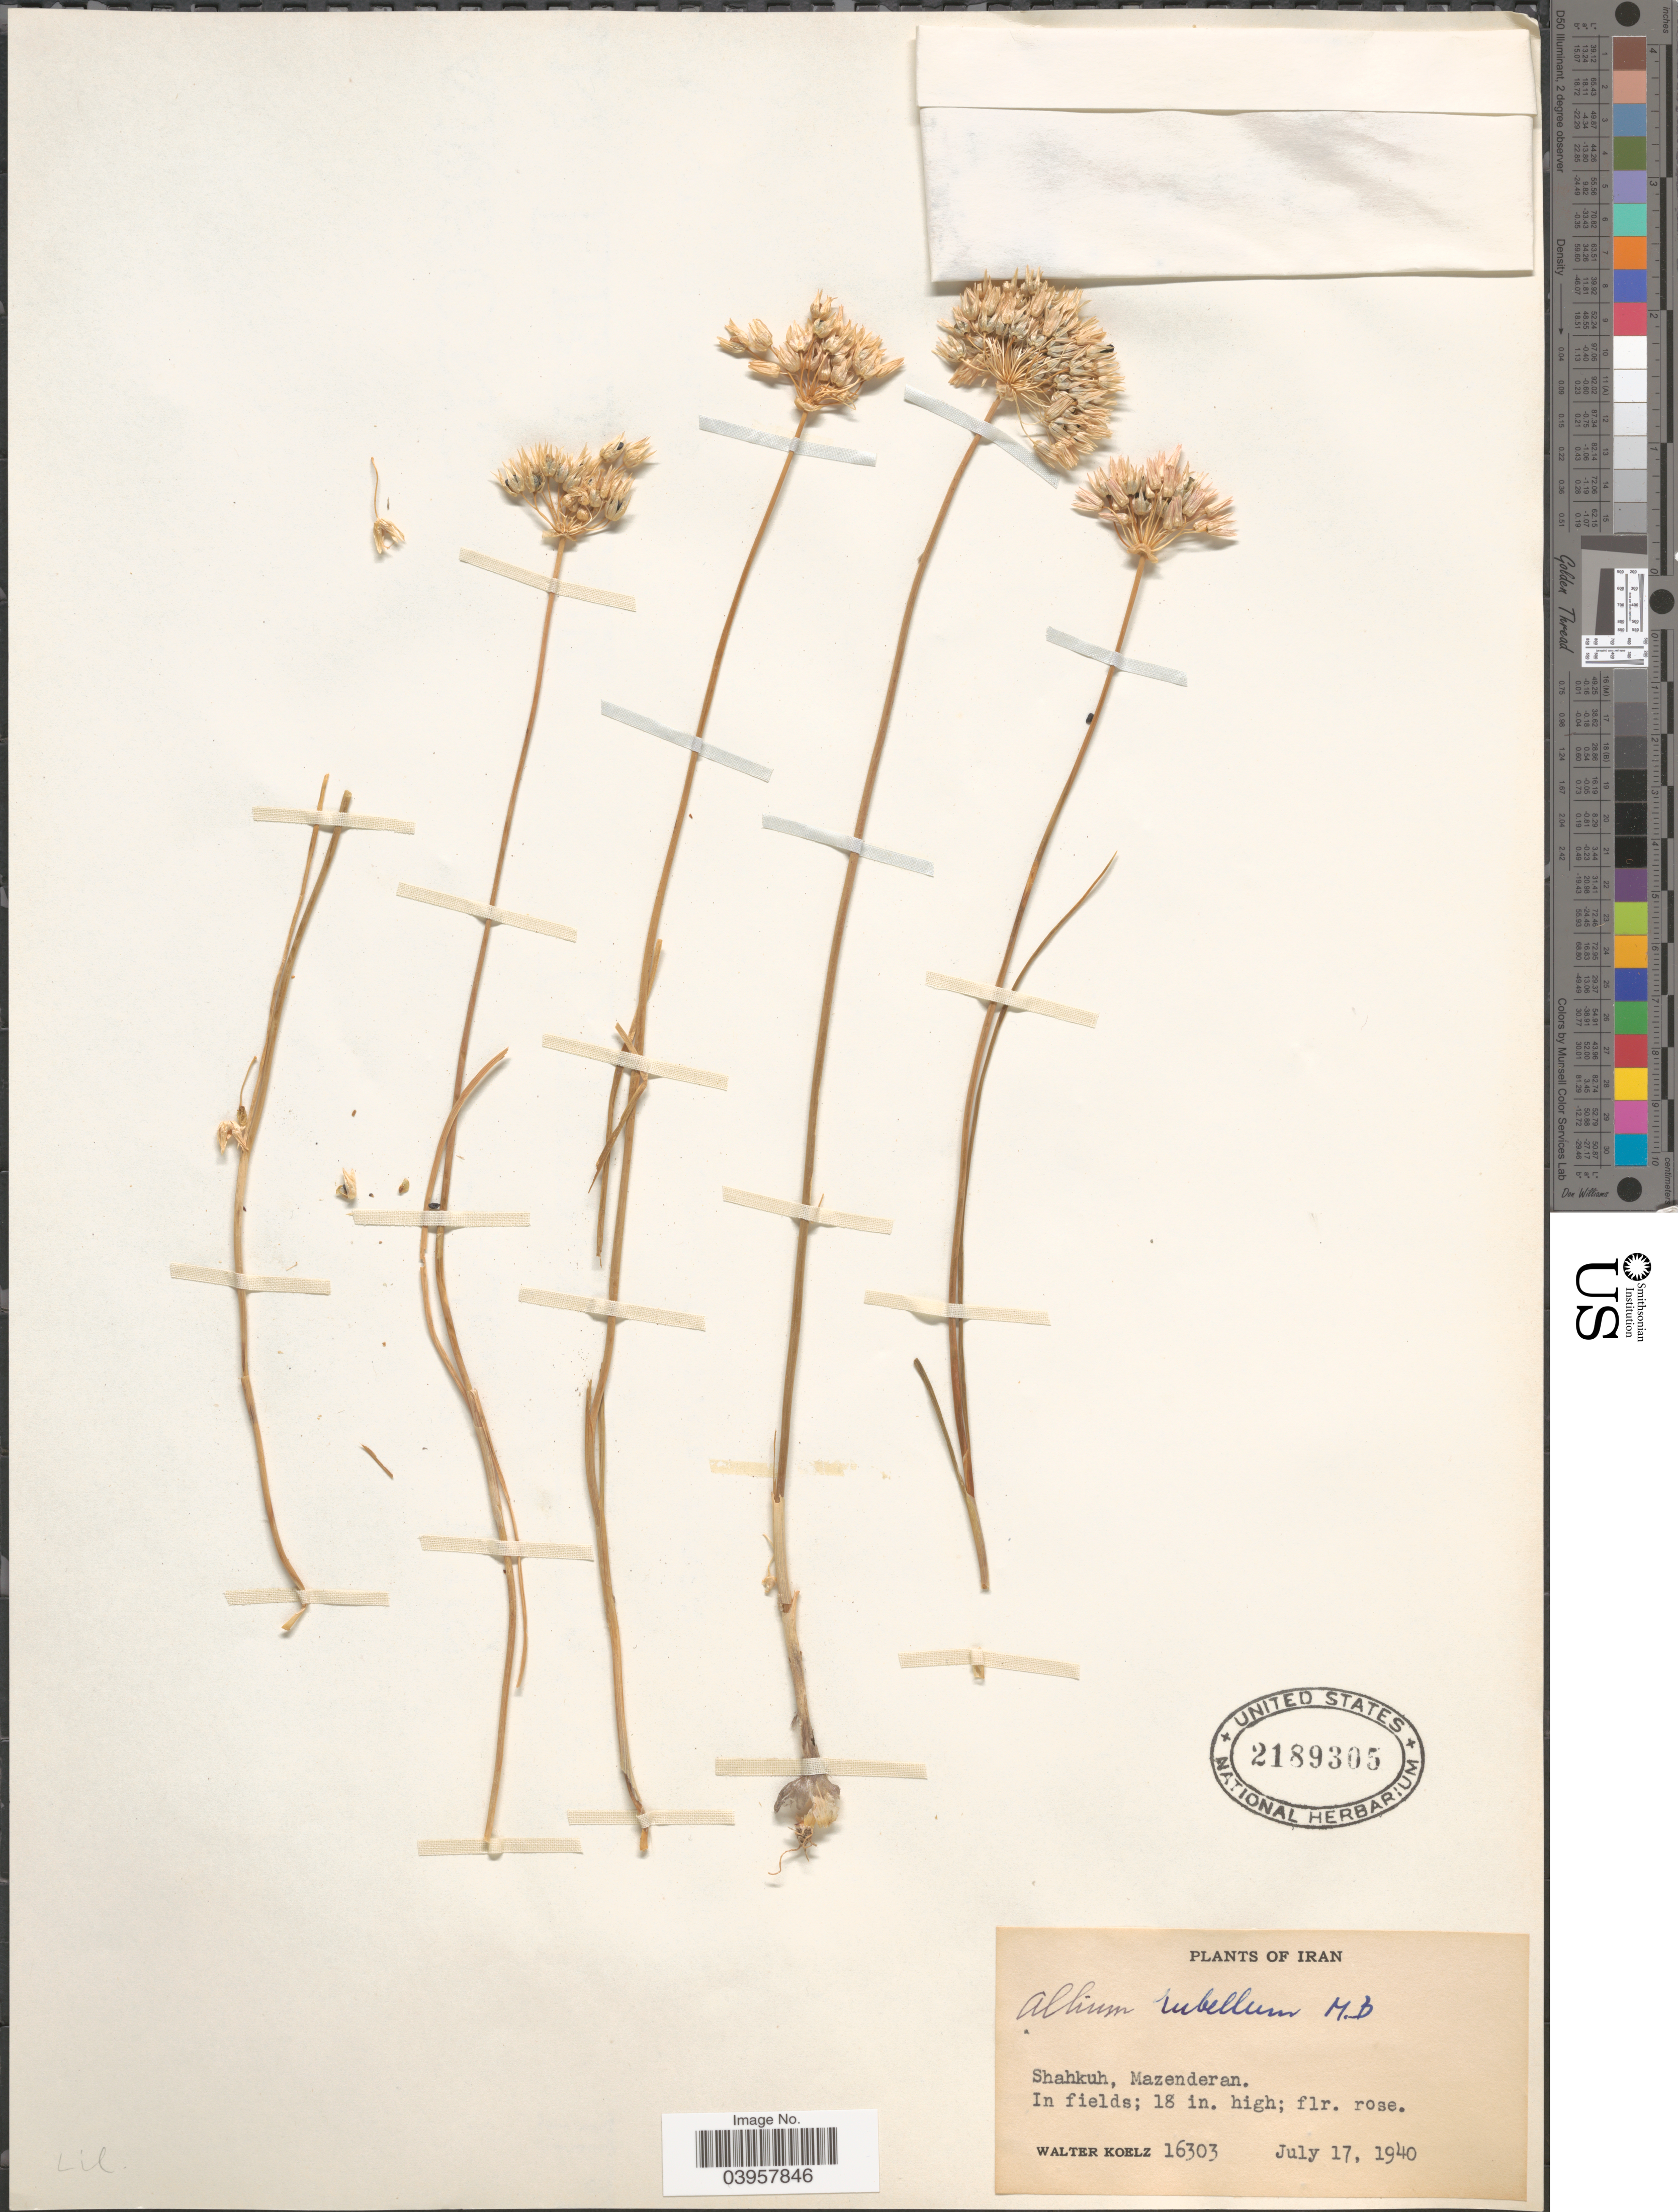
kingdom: Plantae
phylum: Tracheophyta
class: Liliopsida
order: Asparagales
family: Amaryllidaceae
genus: Allium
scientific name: Allium rubellum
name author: M. Bieb.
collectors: W. N. Koelz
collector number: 16303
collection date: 1940-07-17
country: Iran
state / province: Mazandaran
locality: Shahkuh, Mazenderan.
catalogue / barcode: US 2189305